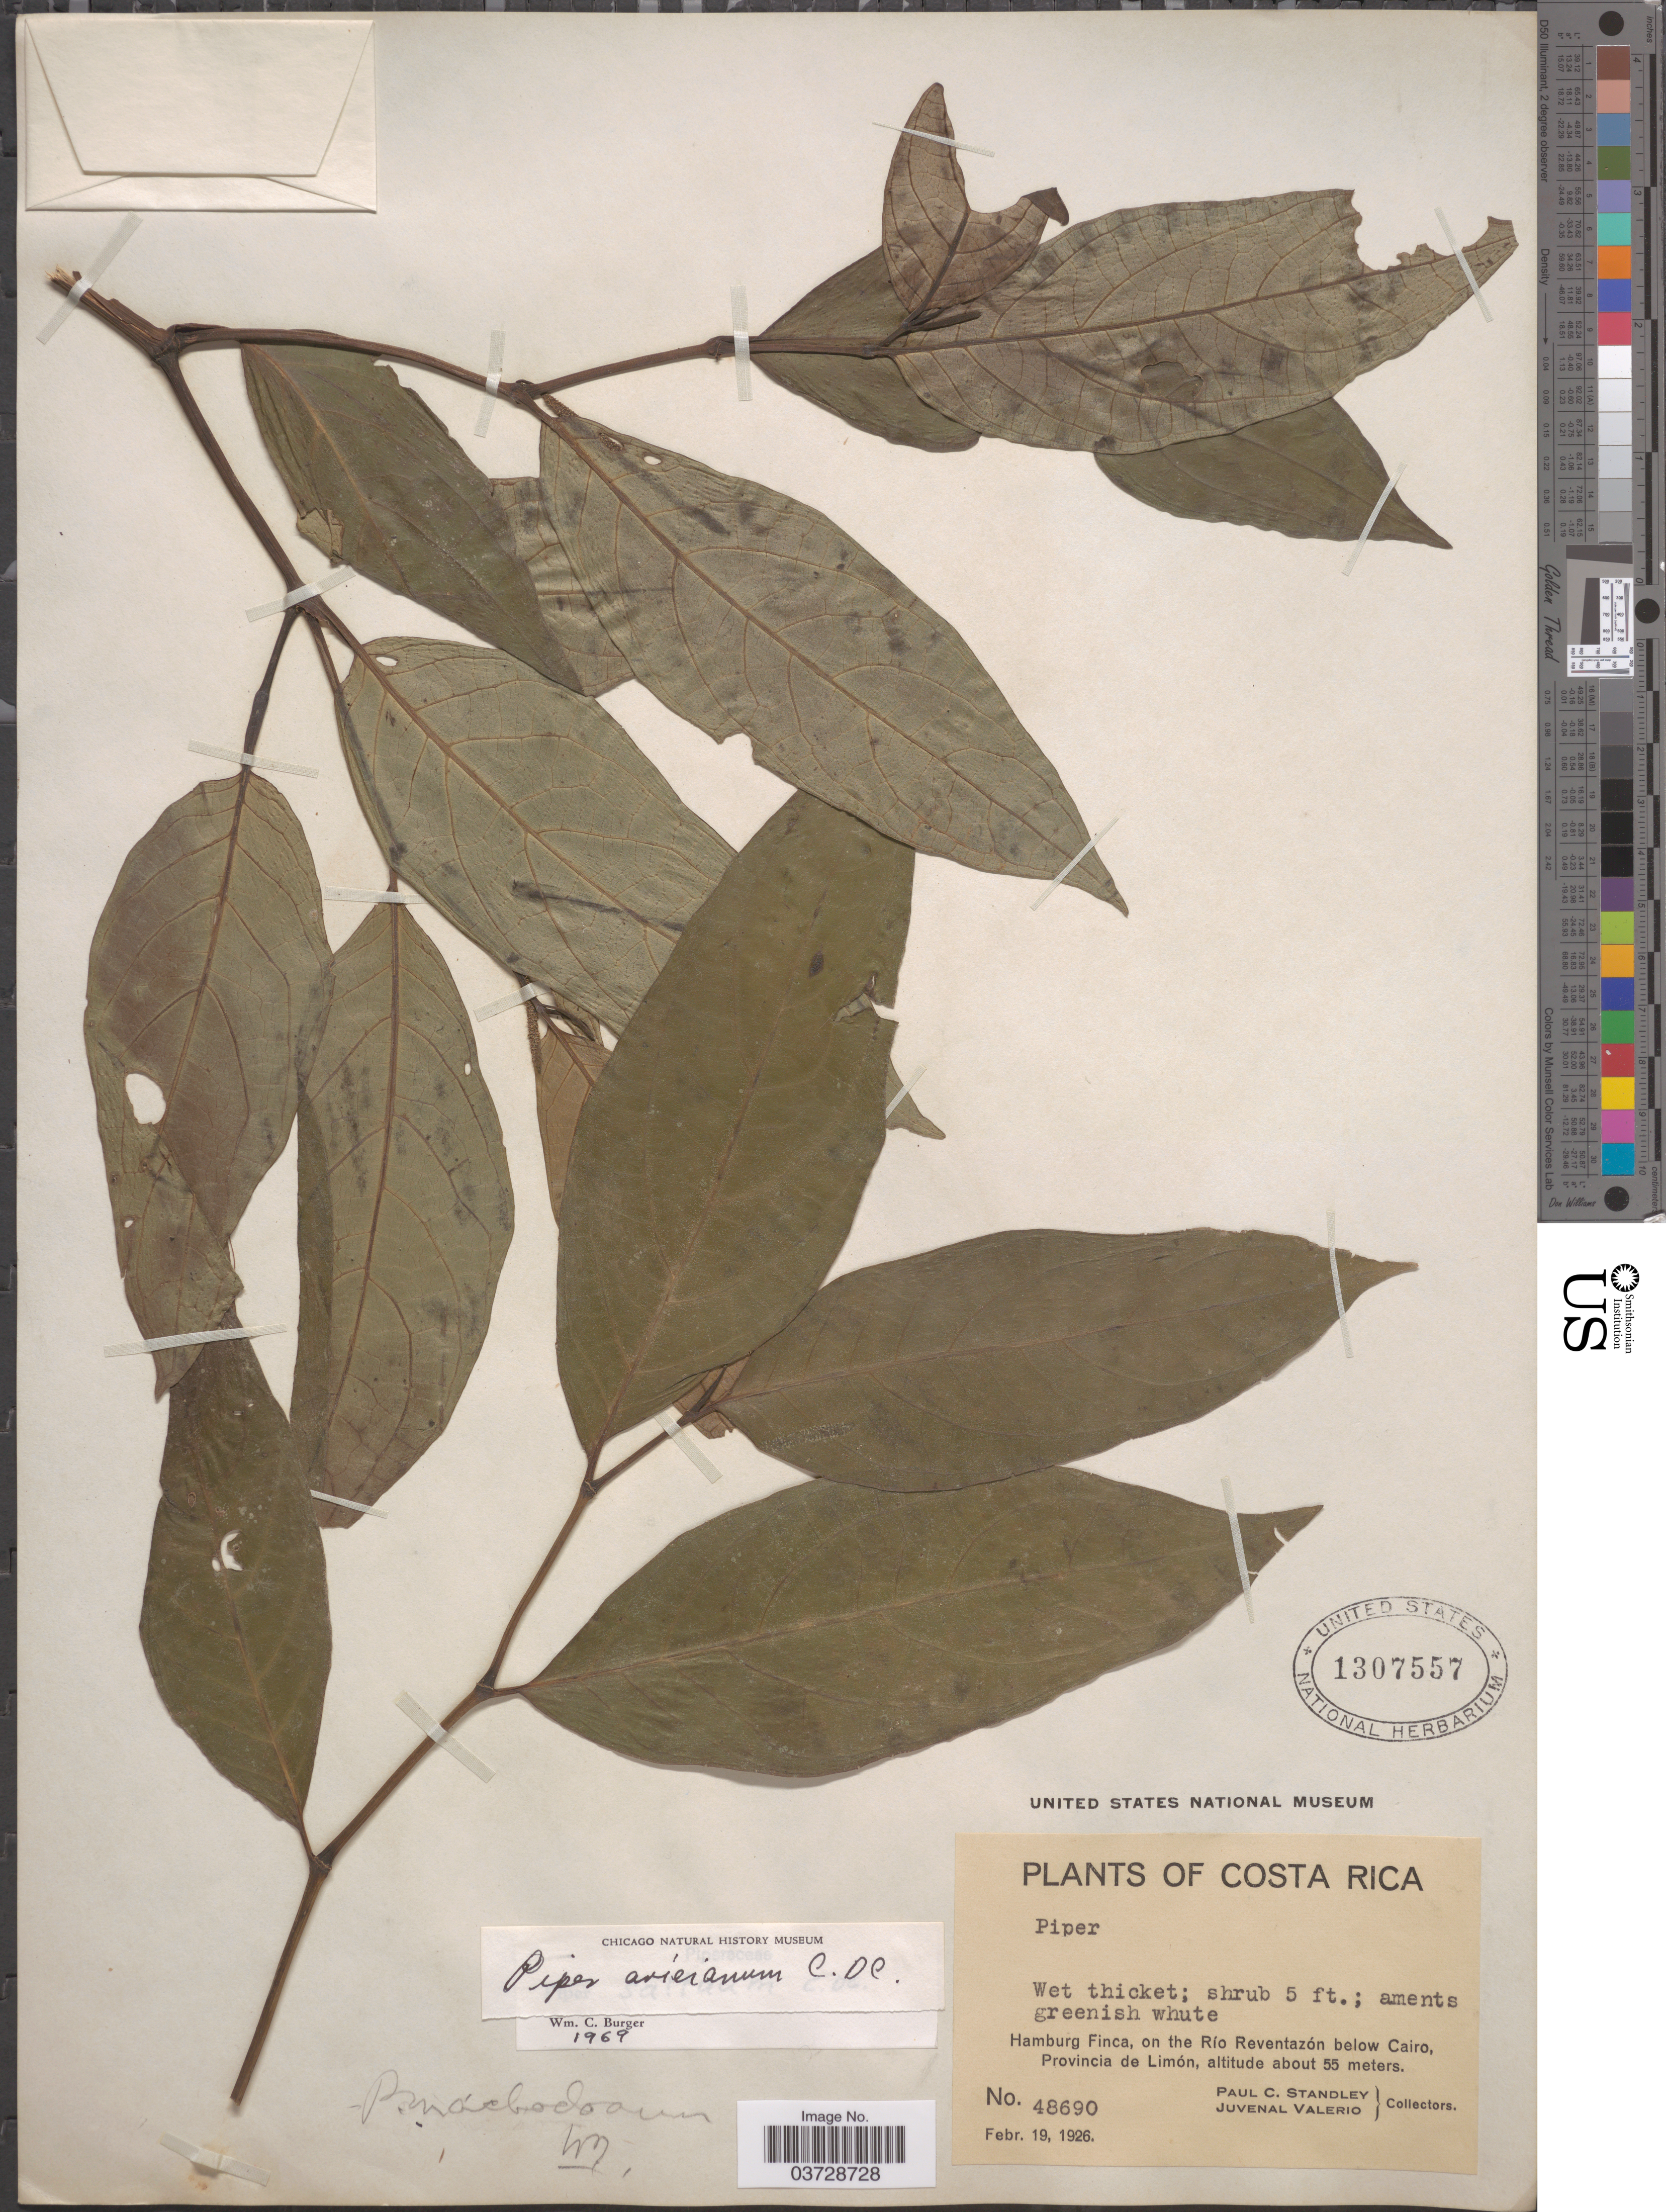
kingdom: Plantae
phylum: Tracheophyta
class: Magnoliopsida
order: Piperales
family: Piperaceae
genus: Piper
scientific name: Piper arieianum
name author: C. DC.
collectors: P. C. Standley & J. Valerio R.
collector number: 48690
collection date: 1926-02-19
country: Costa Rica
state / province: Limón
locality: Hamburg Finca, on the Río Reventazón below Cairo.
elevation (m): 55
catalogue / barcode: US 1307557